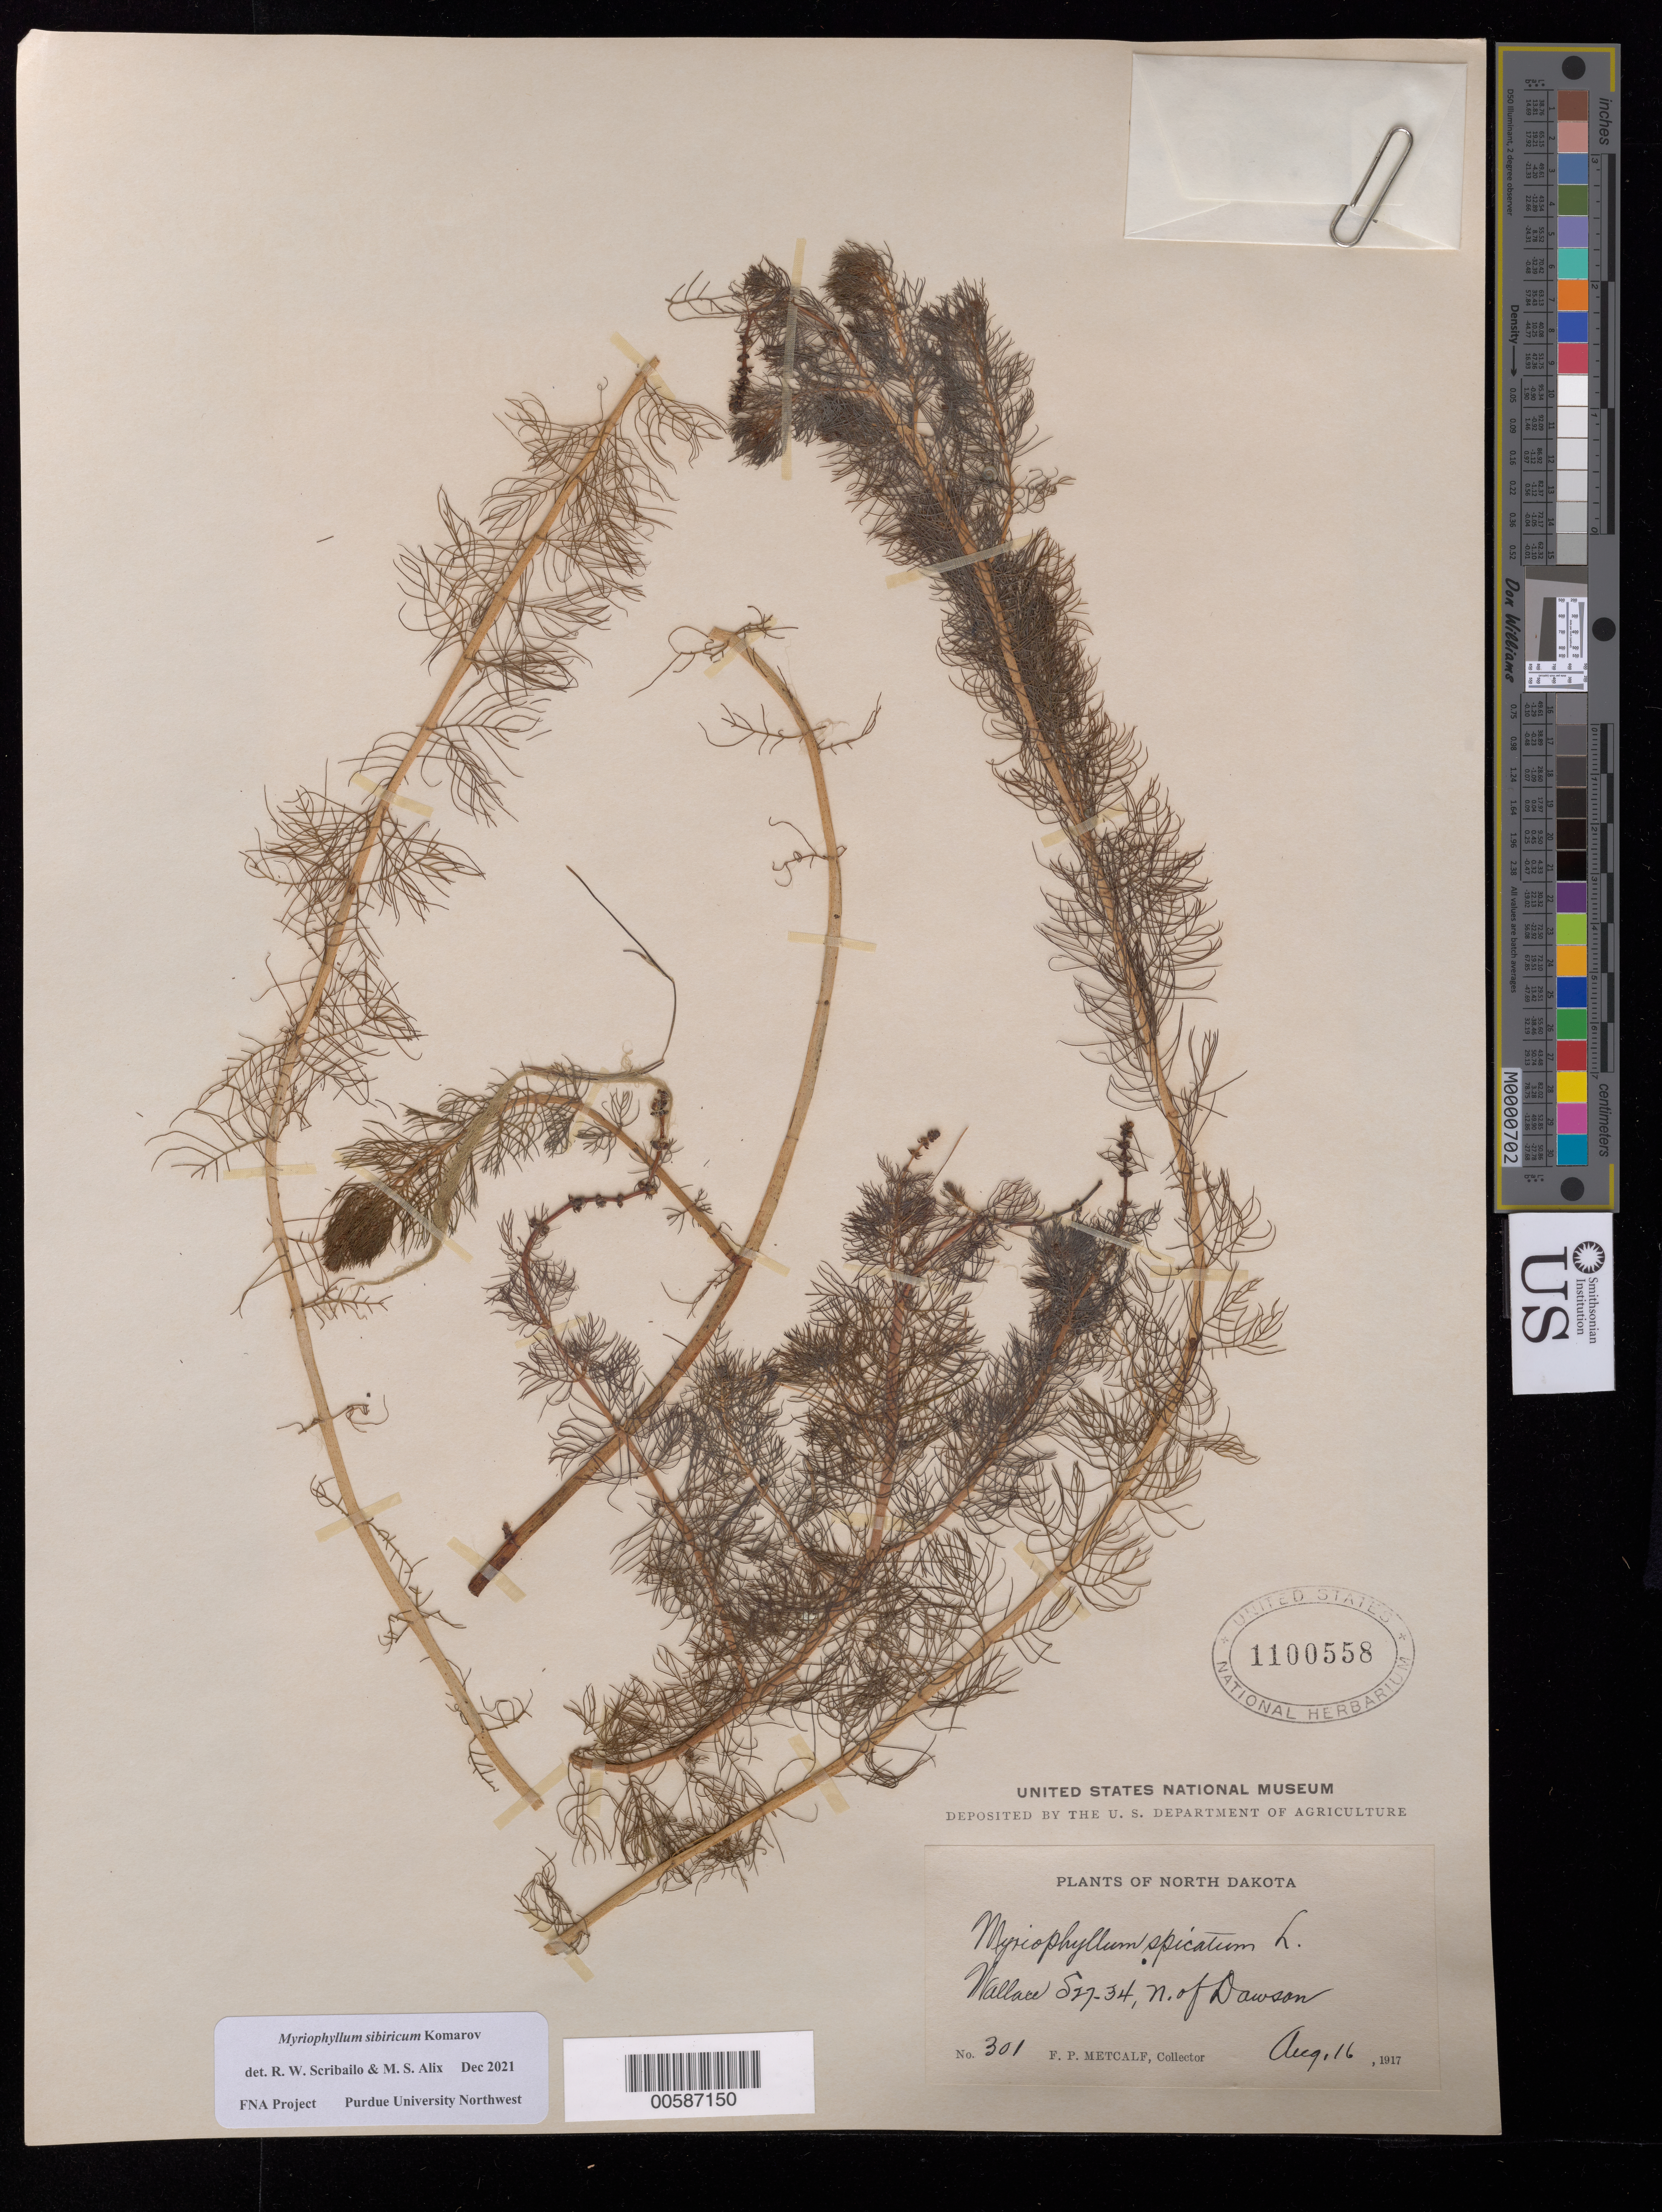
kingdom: Plantae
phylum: Tracheophyta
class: Magnoliopsida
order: Saxifragales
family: Haloragaceae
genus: Myriophyllum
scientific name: Myriophyllum sibiricum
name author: Kom.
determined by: Scribailo, R. W.; Alix, M. S.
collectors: F. P. Metcalf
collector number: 301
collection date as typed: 16 Aug 1917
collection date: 1917-08-16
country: United States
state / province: North Dakota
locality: Wallace, N of Dawson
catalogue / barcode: US 1100558